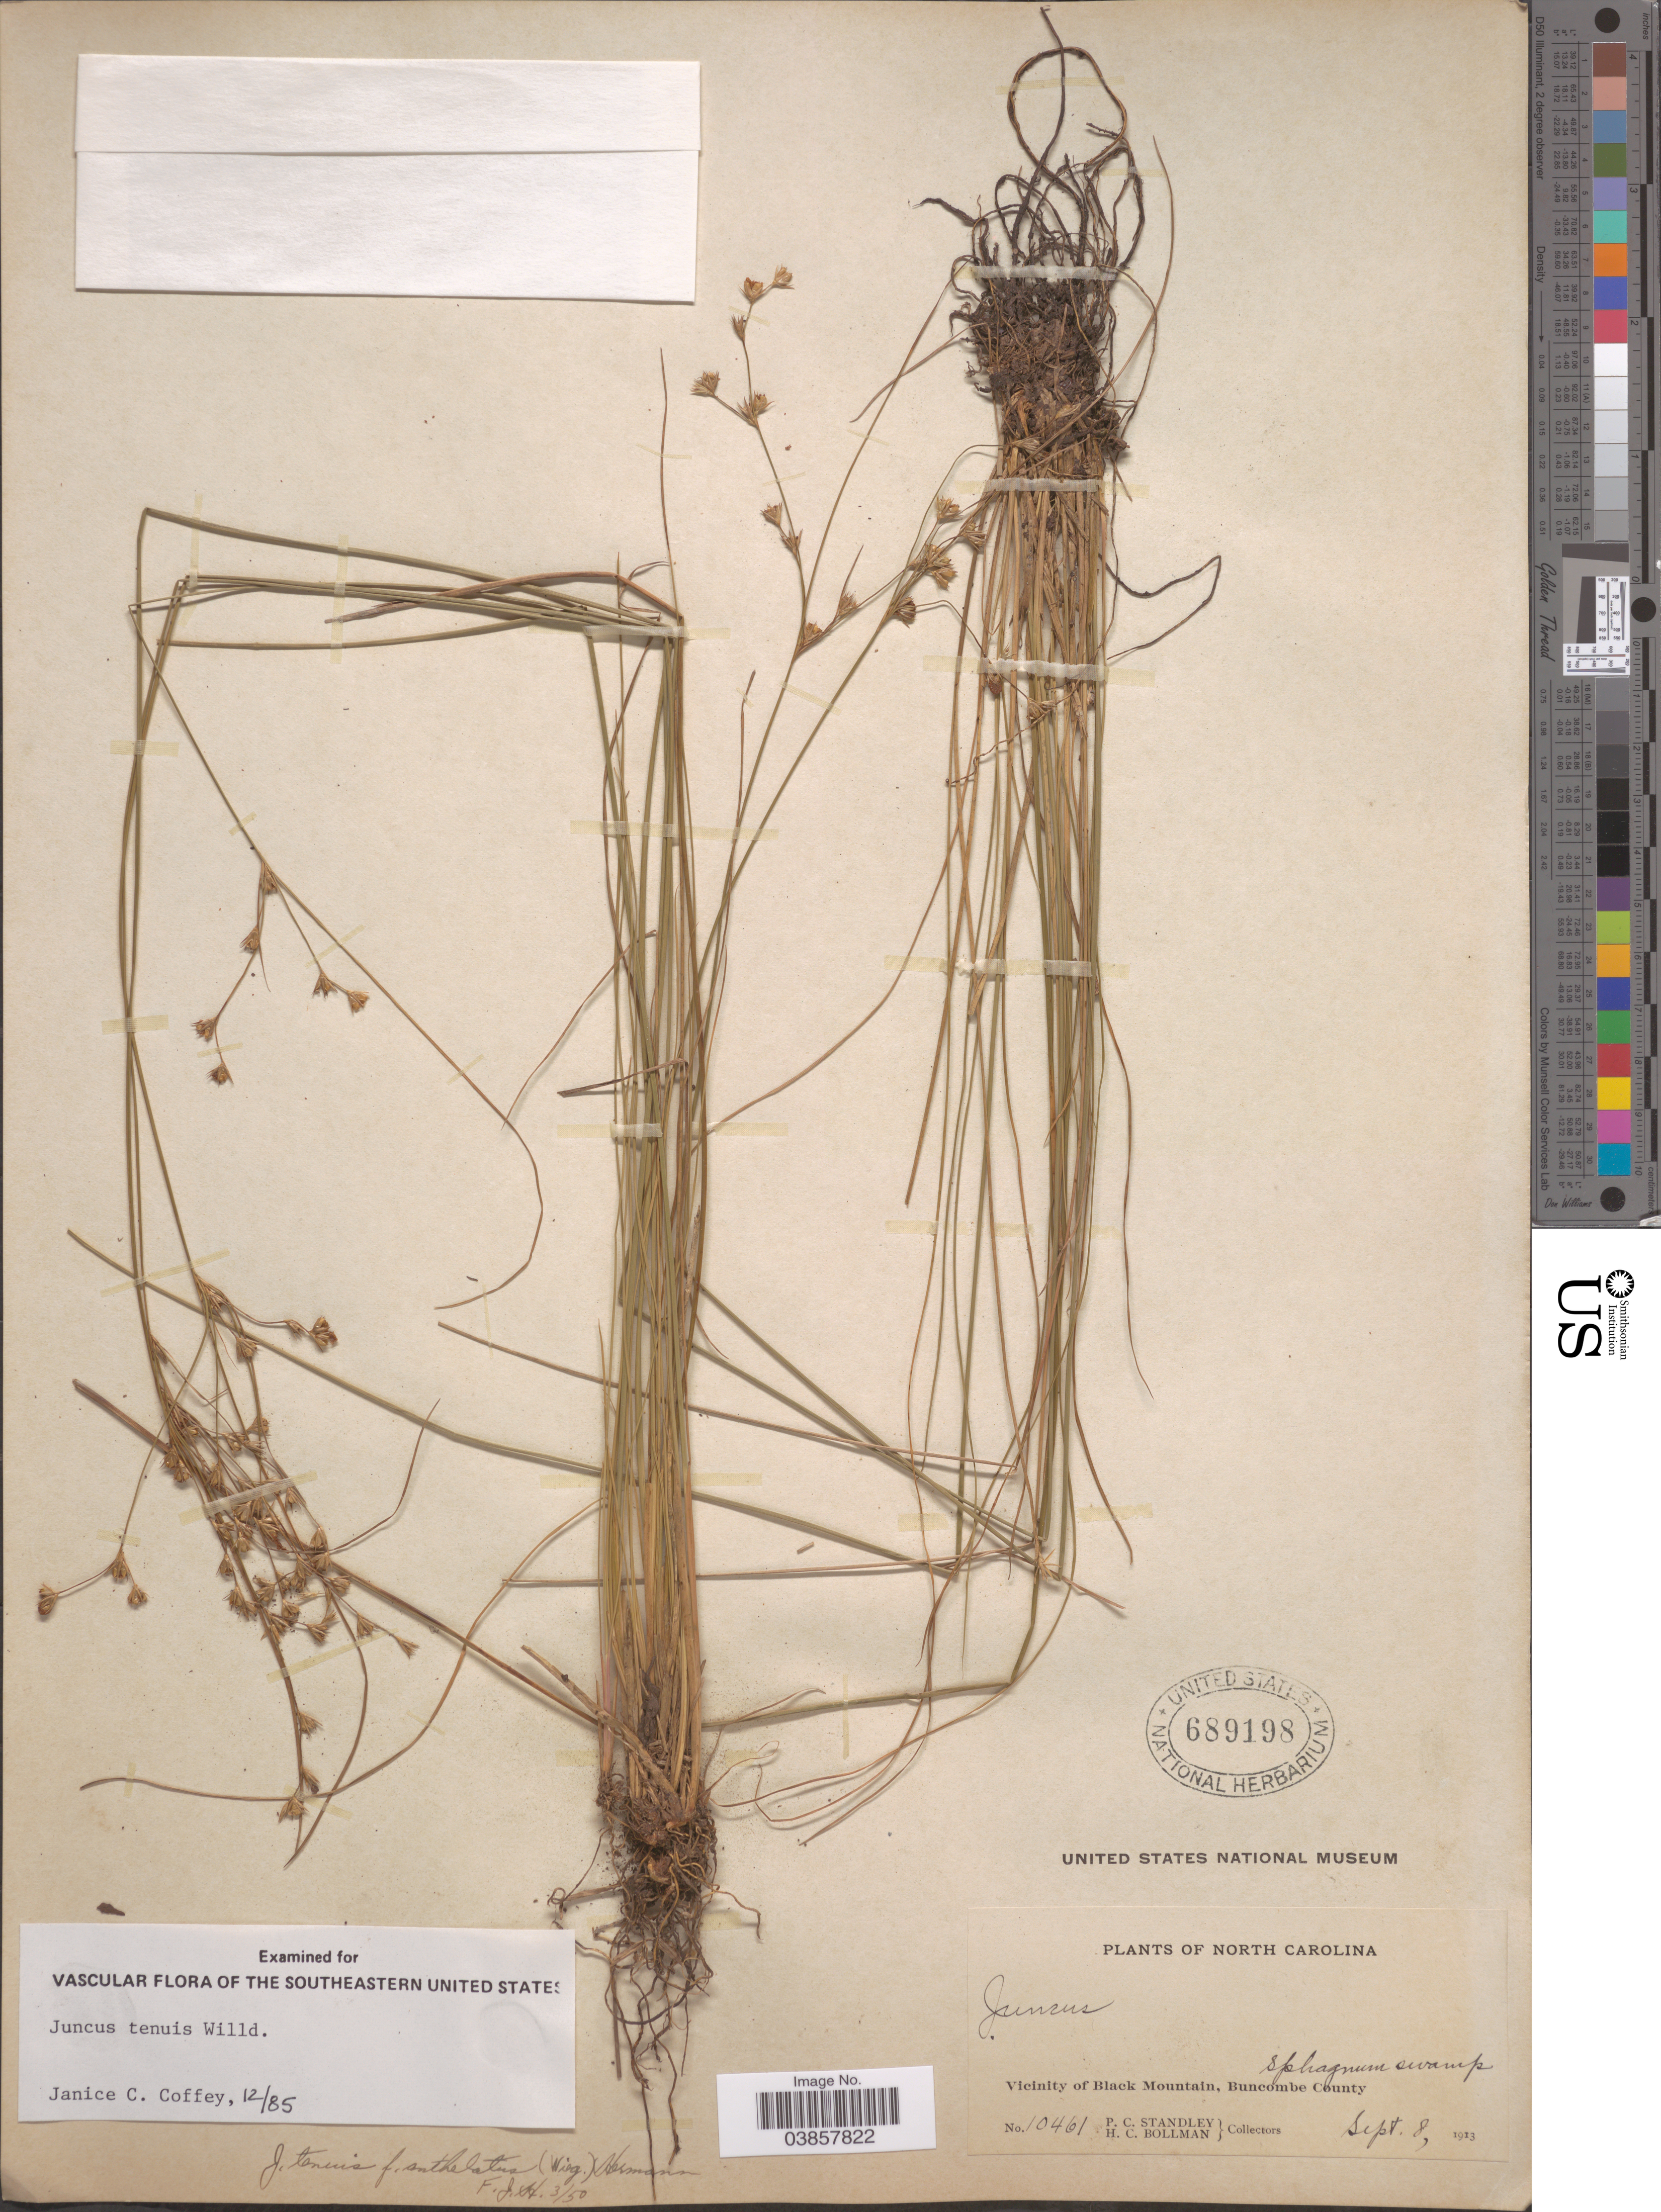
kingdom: Plantae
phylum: Tracheophyta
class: Liliopsida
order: Poales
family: Juncaceae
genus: Juncus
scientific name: Juncus tenuis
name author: Willd.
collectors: P. C. Standley & H. C. Bollman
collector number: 10461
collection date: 1913-09-08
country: United States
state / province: North Carolina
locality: Vicinity of Black Mountain, Buncombe County. Sphagnum swamp.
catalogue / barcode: US 689198